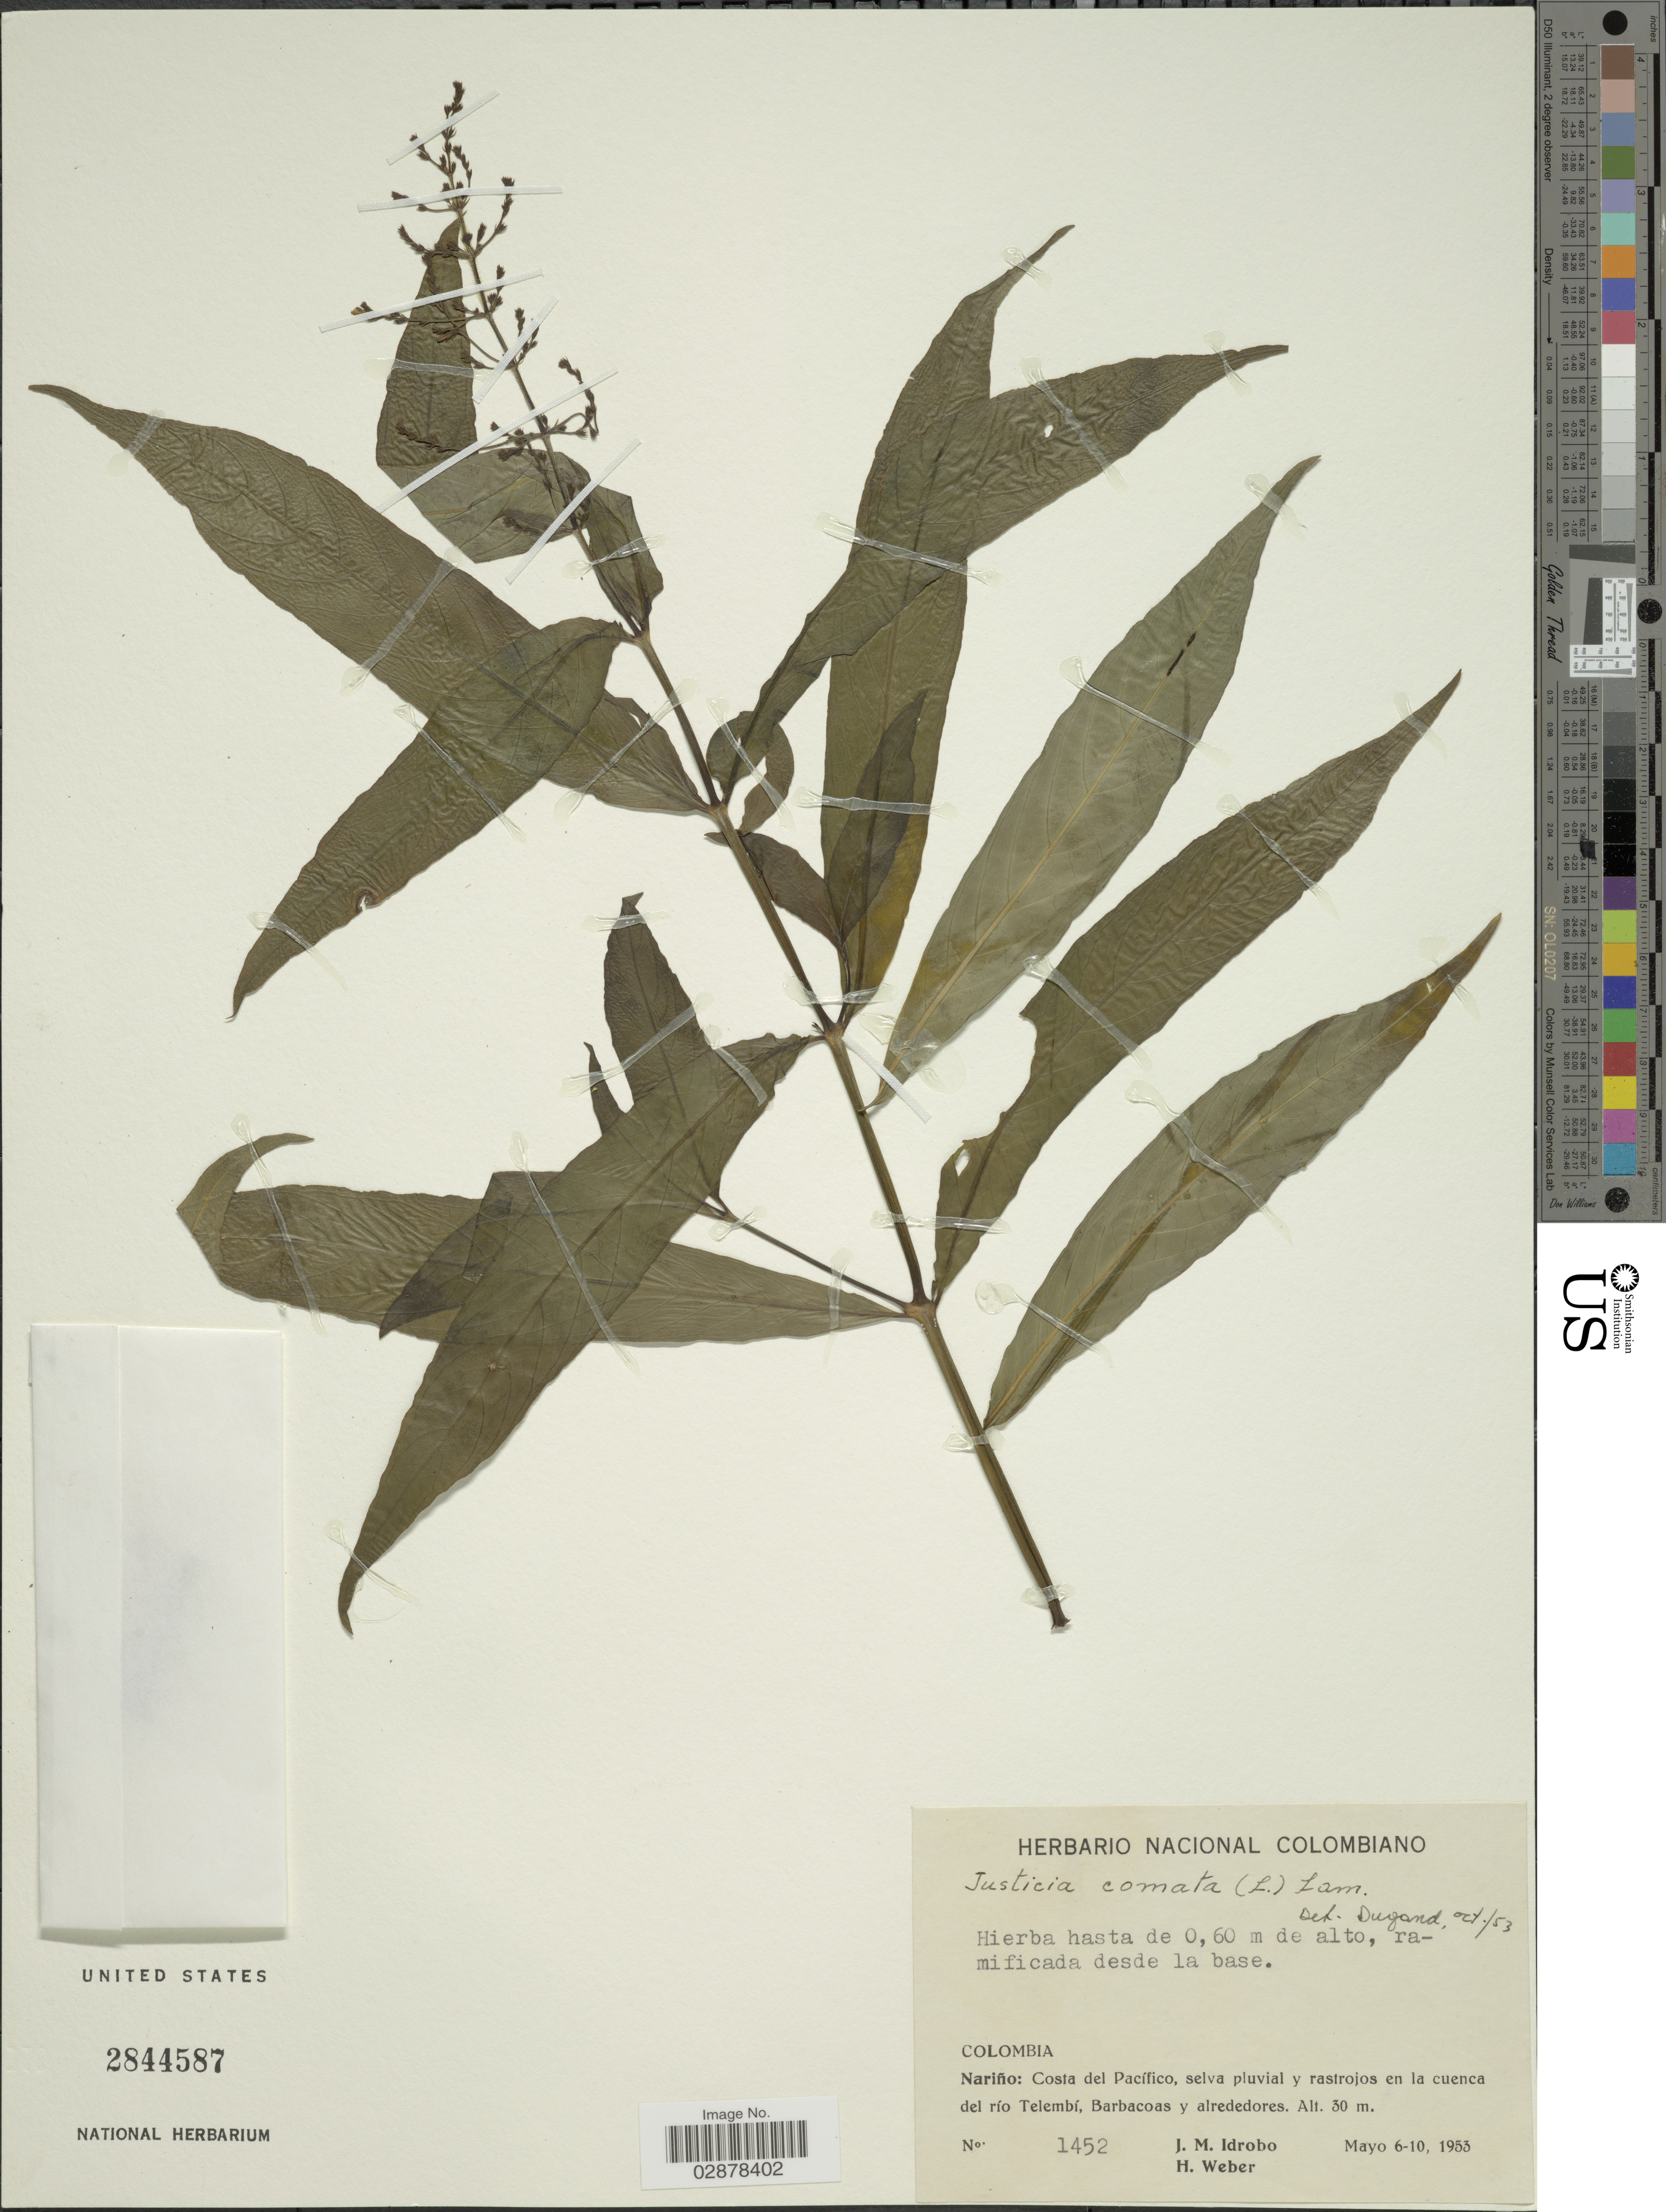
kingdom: Plantae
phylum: Tracheophyta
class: Magnoliopsida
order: Lamiales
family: Acanthaceae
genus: Justicia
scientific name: Justicia comata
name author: (L.) Lam.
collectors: J. M. Idrobo & H. Weber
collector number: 1452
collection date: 1953-05-06/1953-05-10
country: Colombia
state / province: Nariño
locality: Costa del Pacífico, selva pluvial y rastrojos en la cuenca del río Telembí, Barbacoas y alrededores.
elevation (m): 30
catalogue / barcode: US 2844587